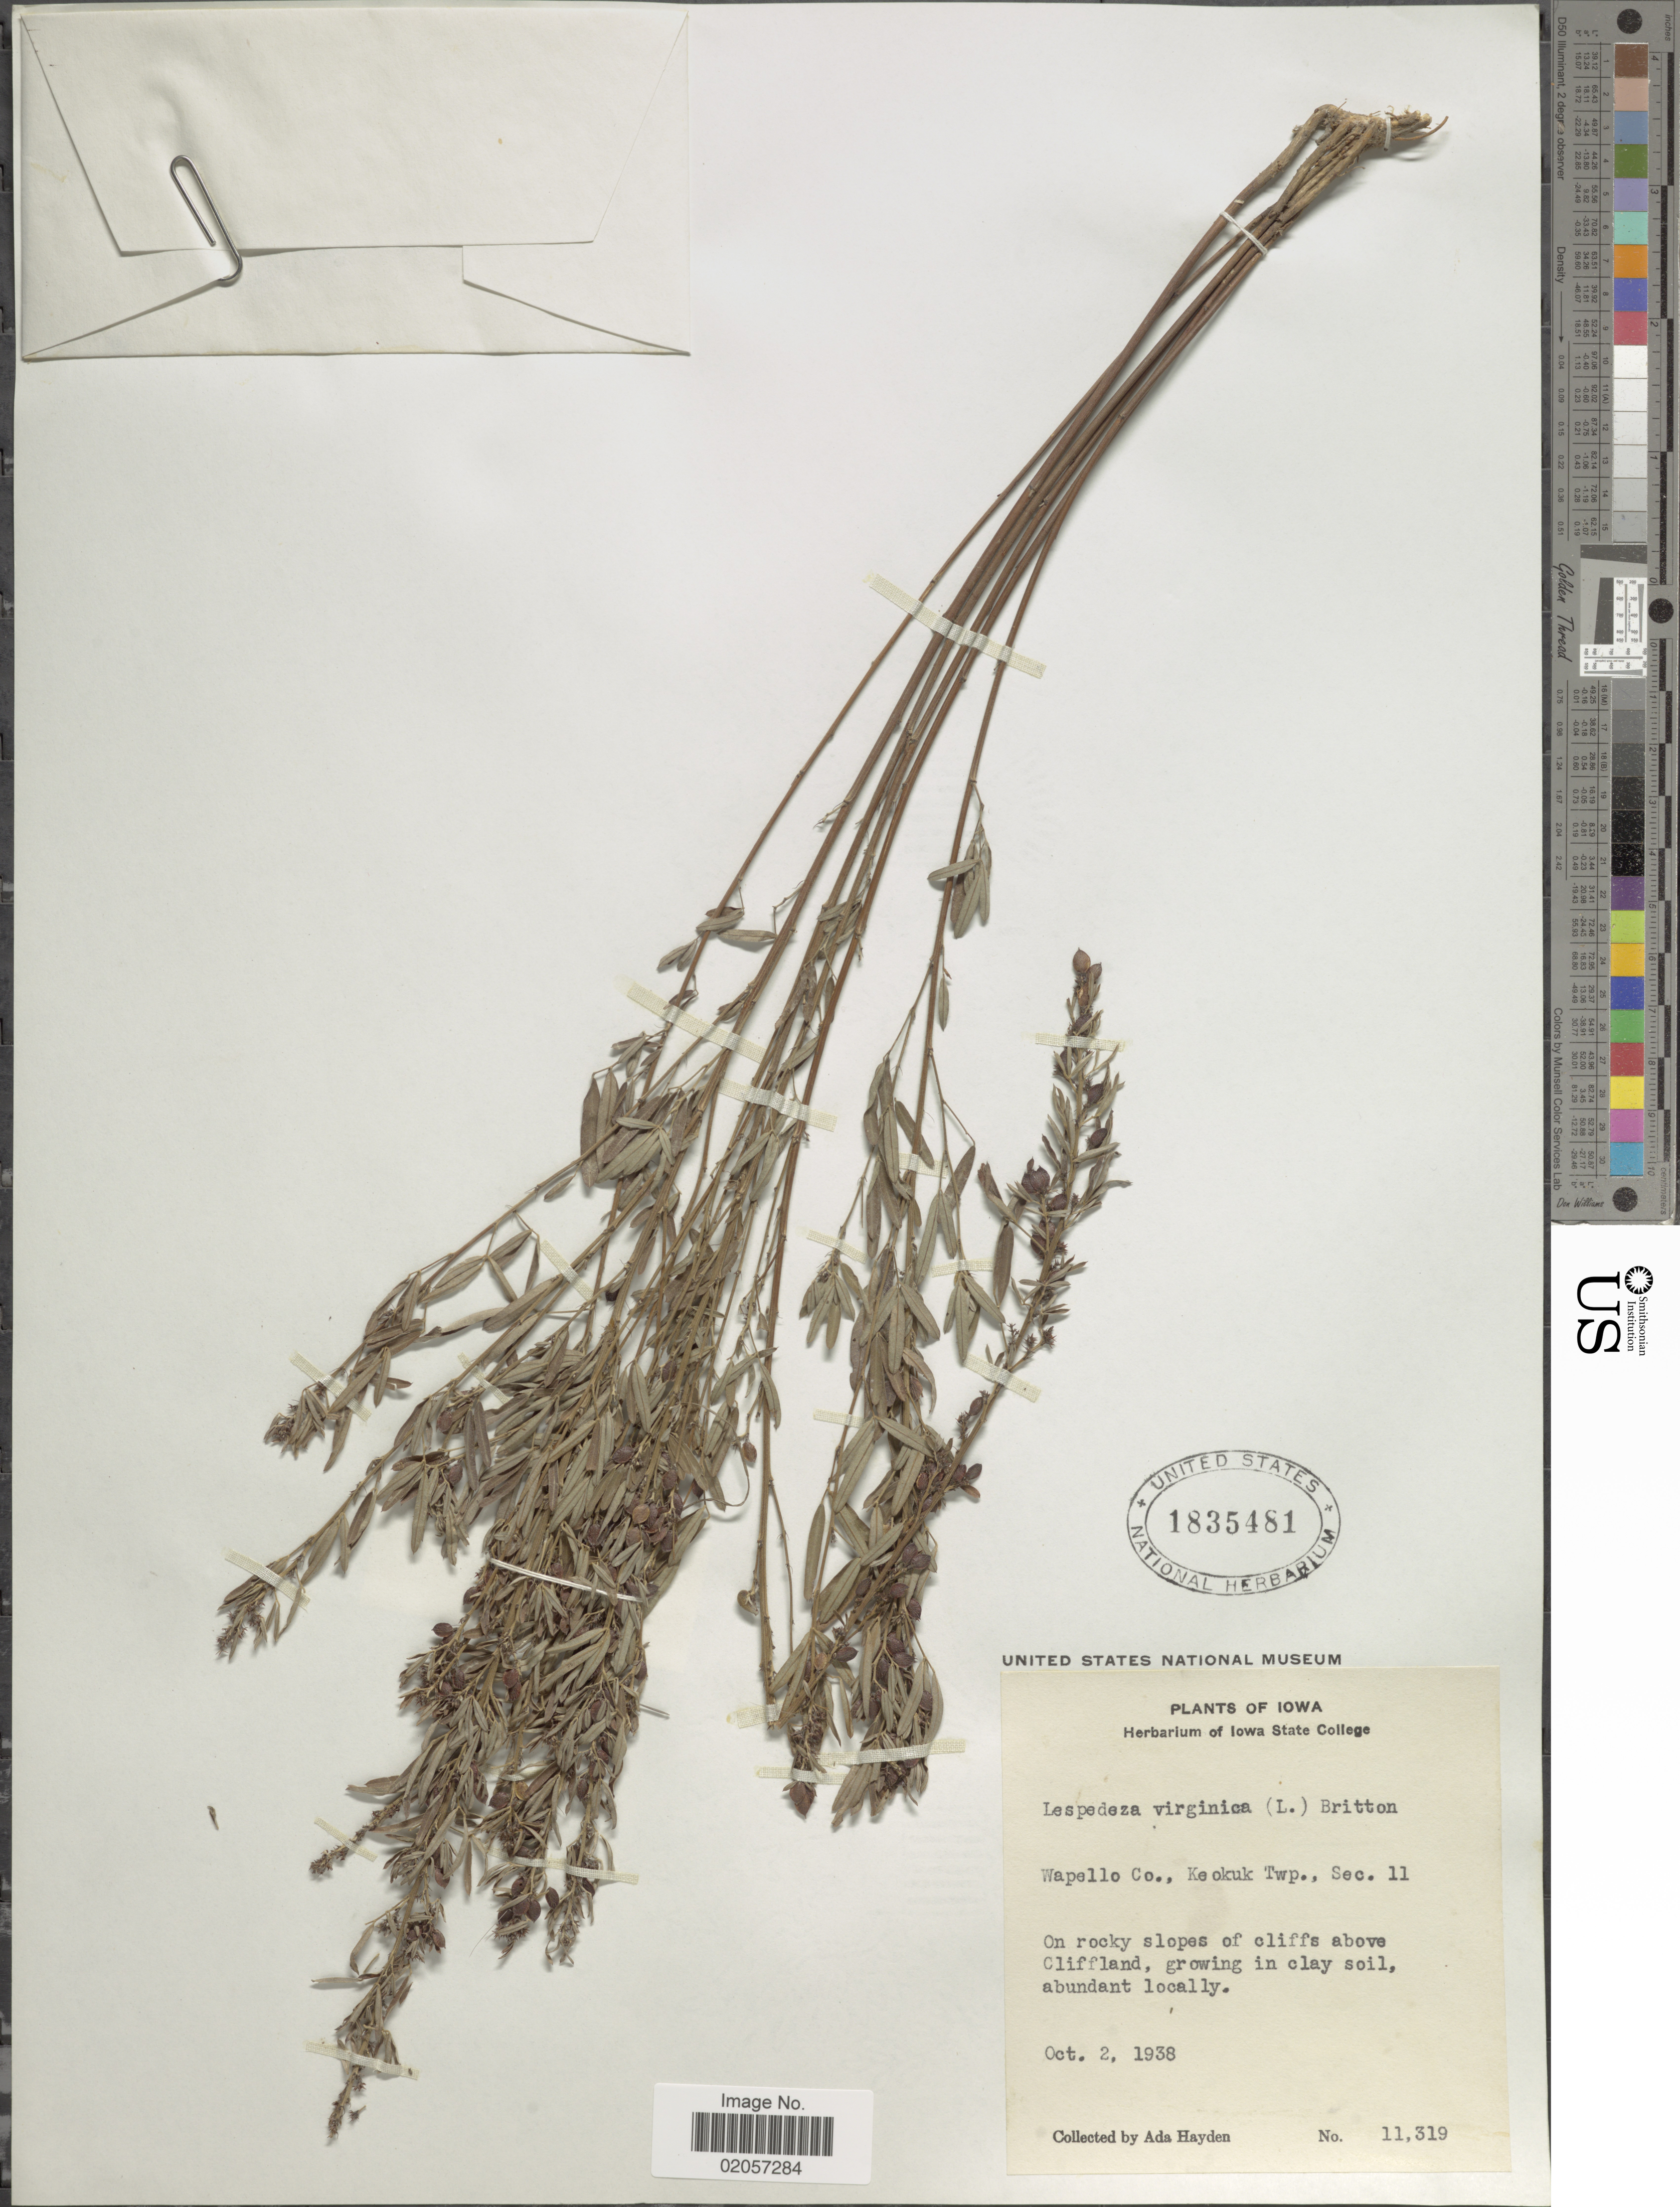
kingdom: Plantae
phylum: Tracheophyta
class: Magnoliopsida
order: Fabales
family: Fabaceae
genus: Lespedeza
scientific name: Lespedeza virginica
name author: (L.) Britton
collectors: Ada Hayden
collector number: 11319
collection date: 1938-10-02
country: United States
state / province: Iowa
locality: Iowa, Wapello Co., Keokuk Twp.Sec 11.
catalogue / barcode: US 1835481